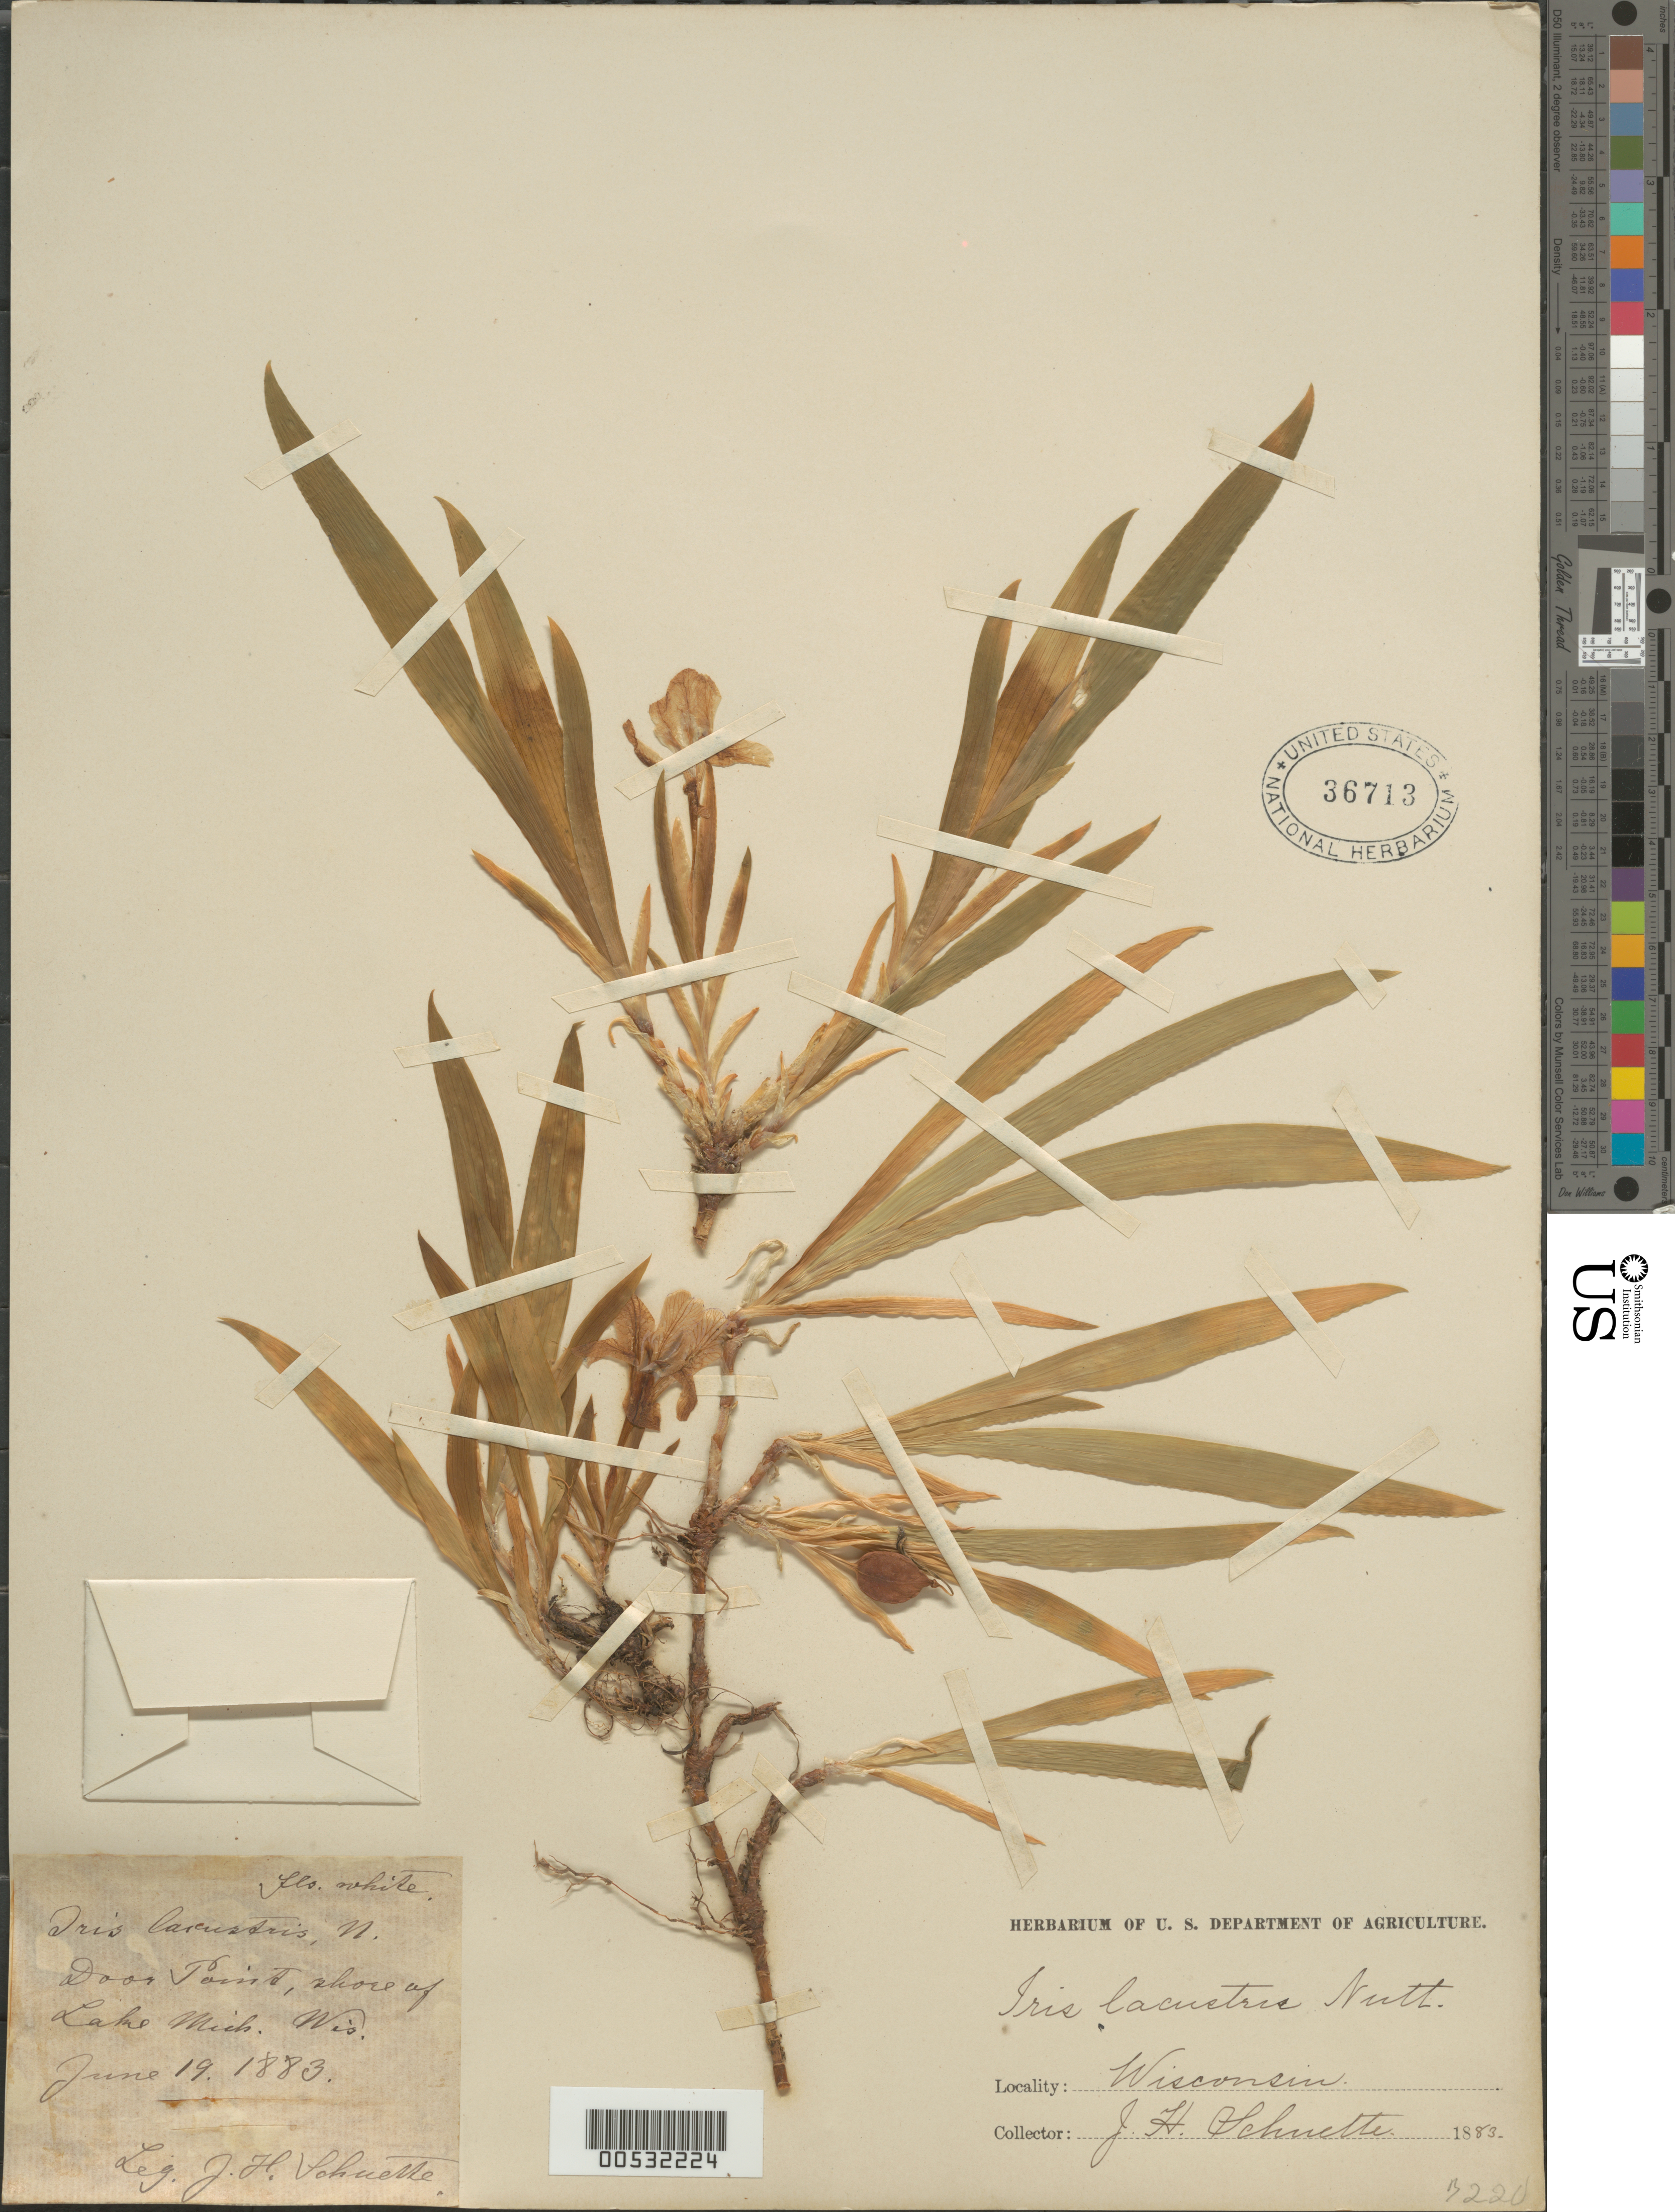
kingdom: Plantae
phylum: Tracheophyta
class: Liliopsida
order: Asparagales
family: Iridaceae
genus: Iris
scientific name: Iris lacustris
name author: Nutt.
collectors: J. H. Schuette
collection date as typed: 19 Jun 1883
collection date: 1883-06-19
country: United States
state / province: Wisconsin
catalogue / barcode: US 36713